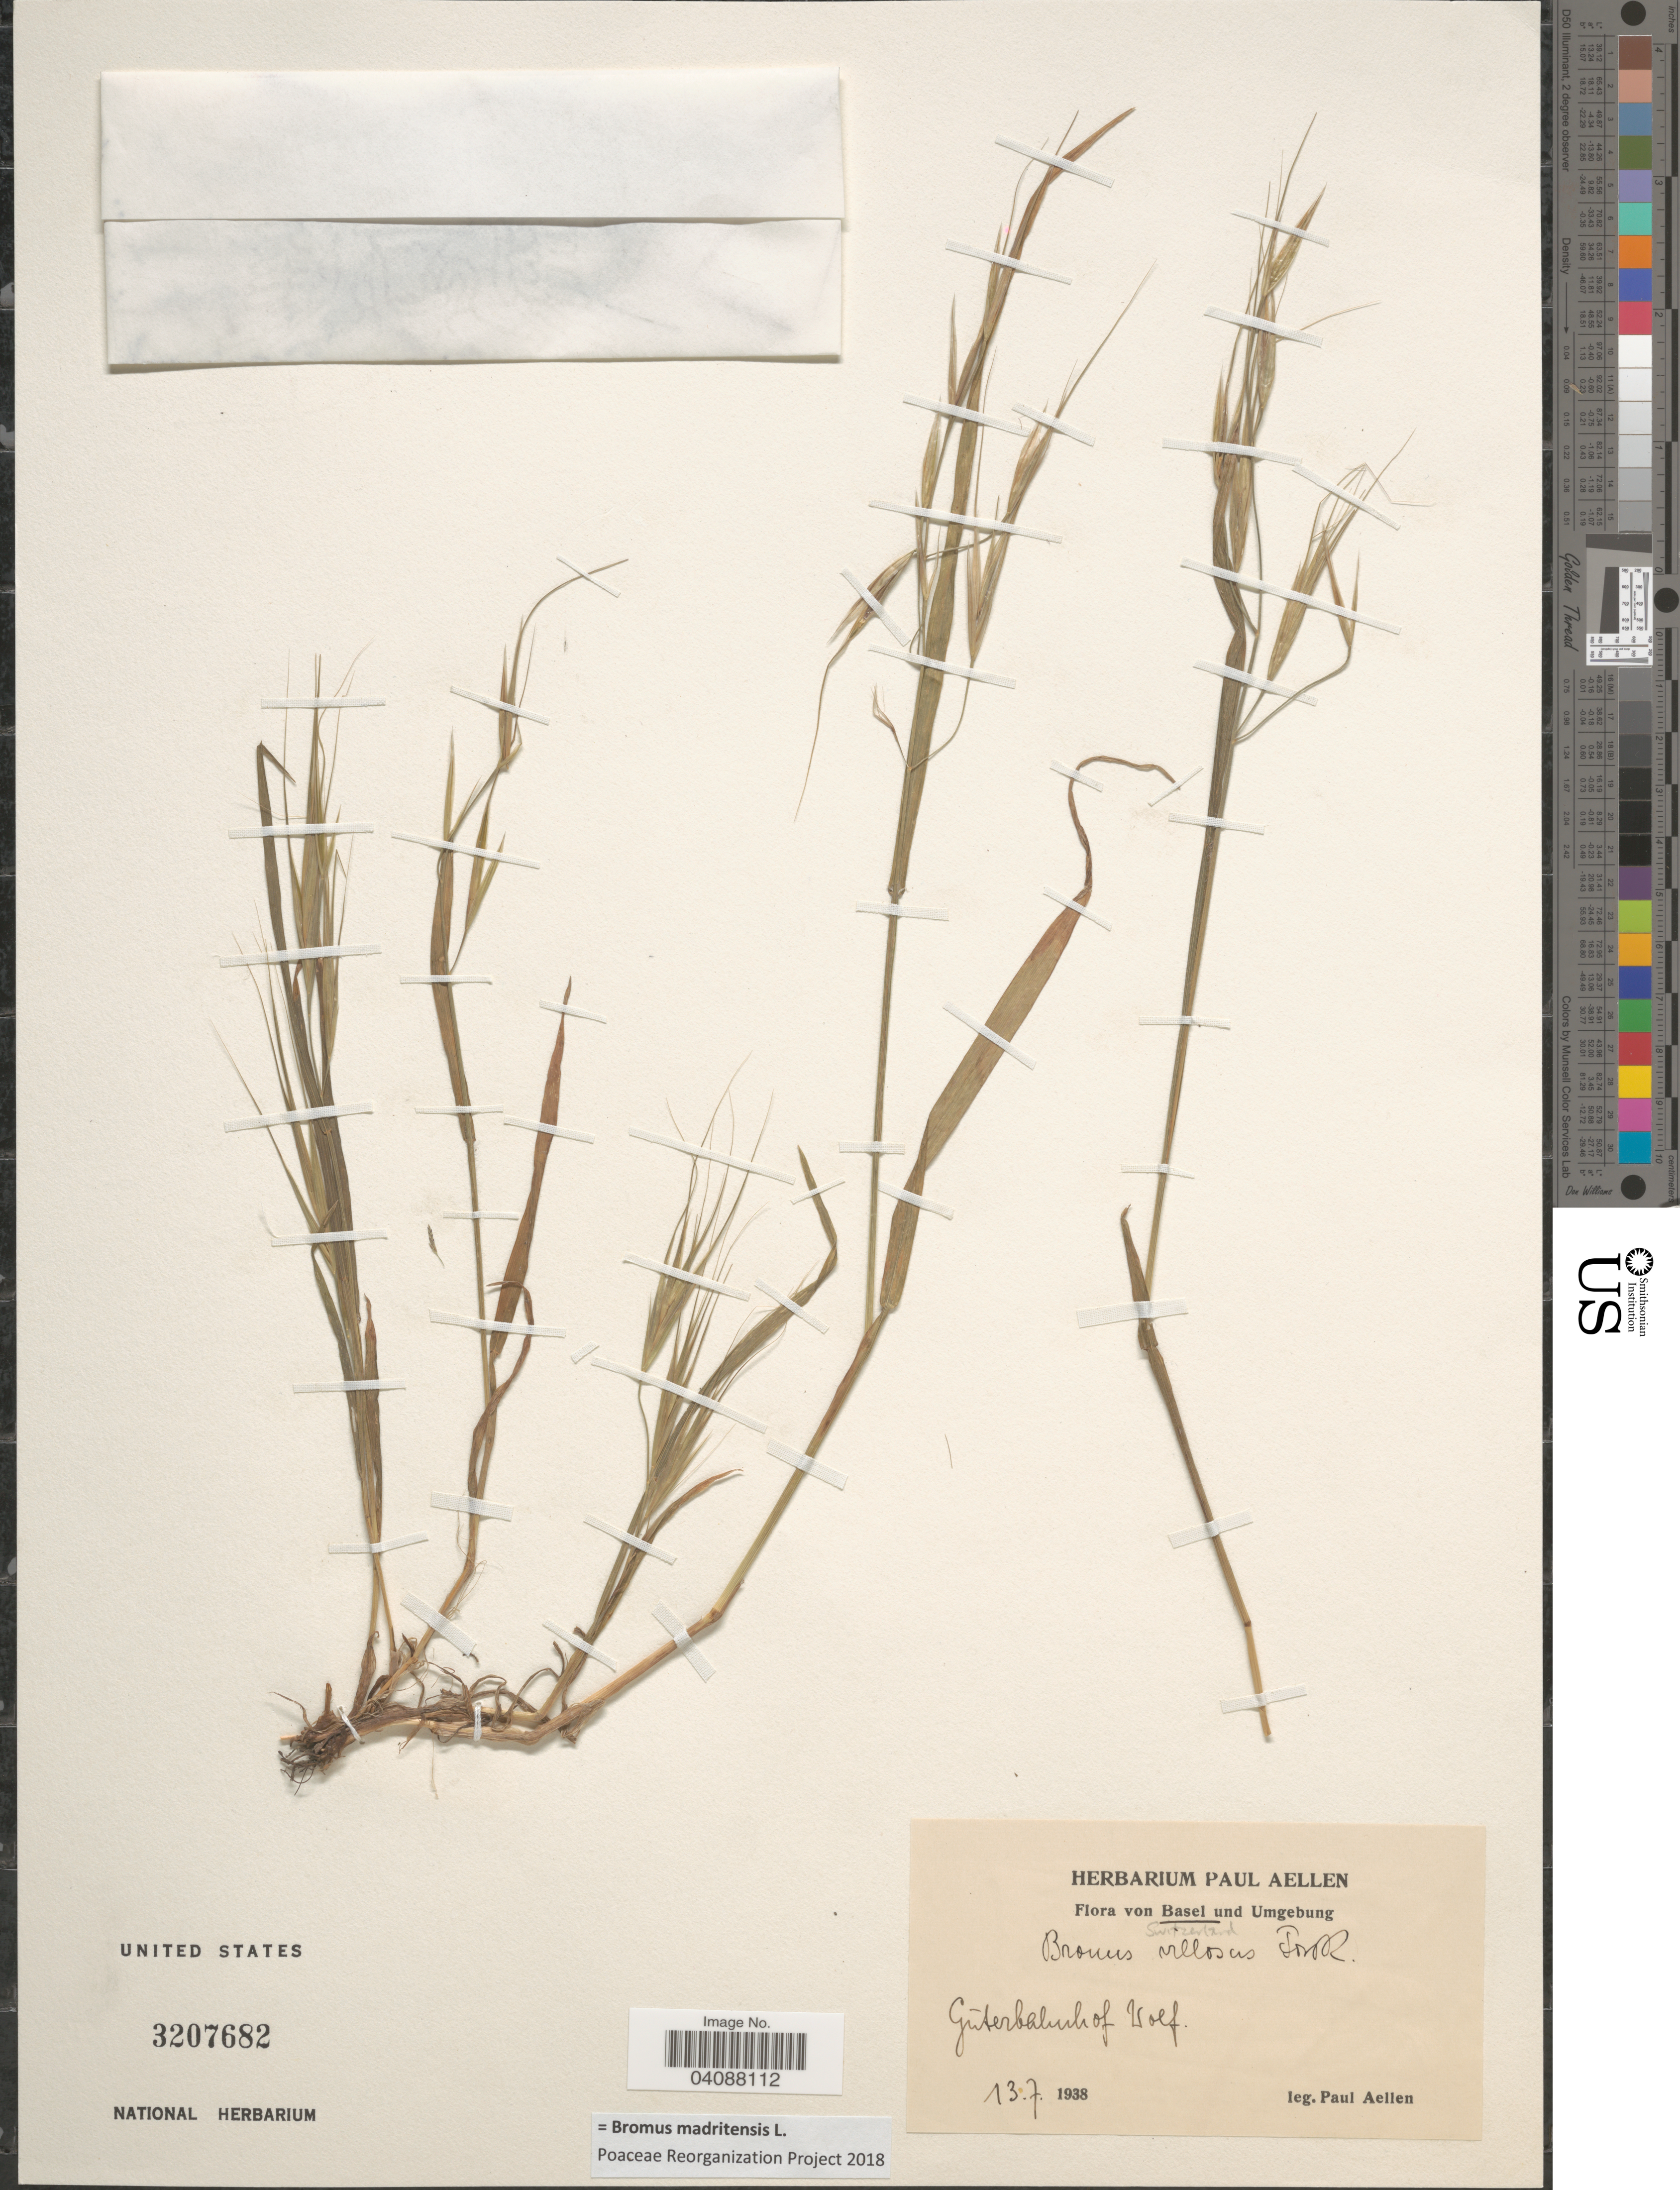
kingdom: Plantae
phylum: Tracheophyta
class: Liliopsida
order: Poales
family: Poaceae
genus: Bromus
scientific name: Bromus madritensis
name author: L.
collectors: P. Aellen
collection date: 1938-07-13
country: Switzerland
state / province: Basel-Landschaft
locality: Basel. Gütersloh of Wolf.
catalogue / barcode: US 3207682